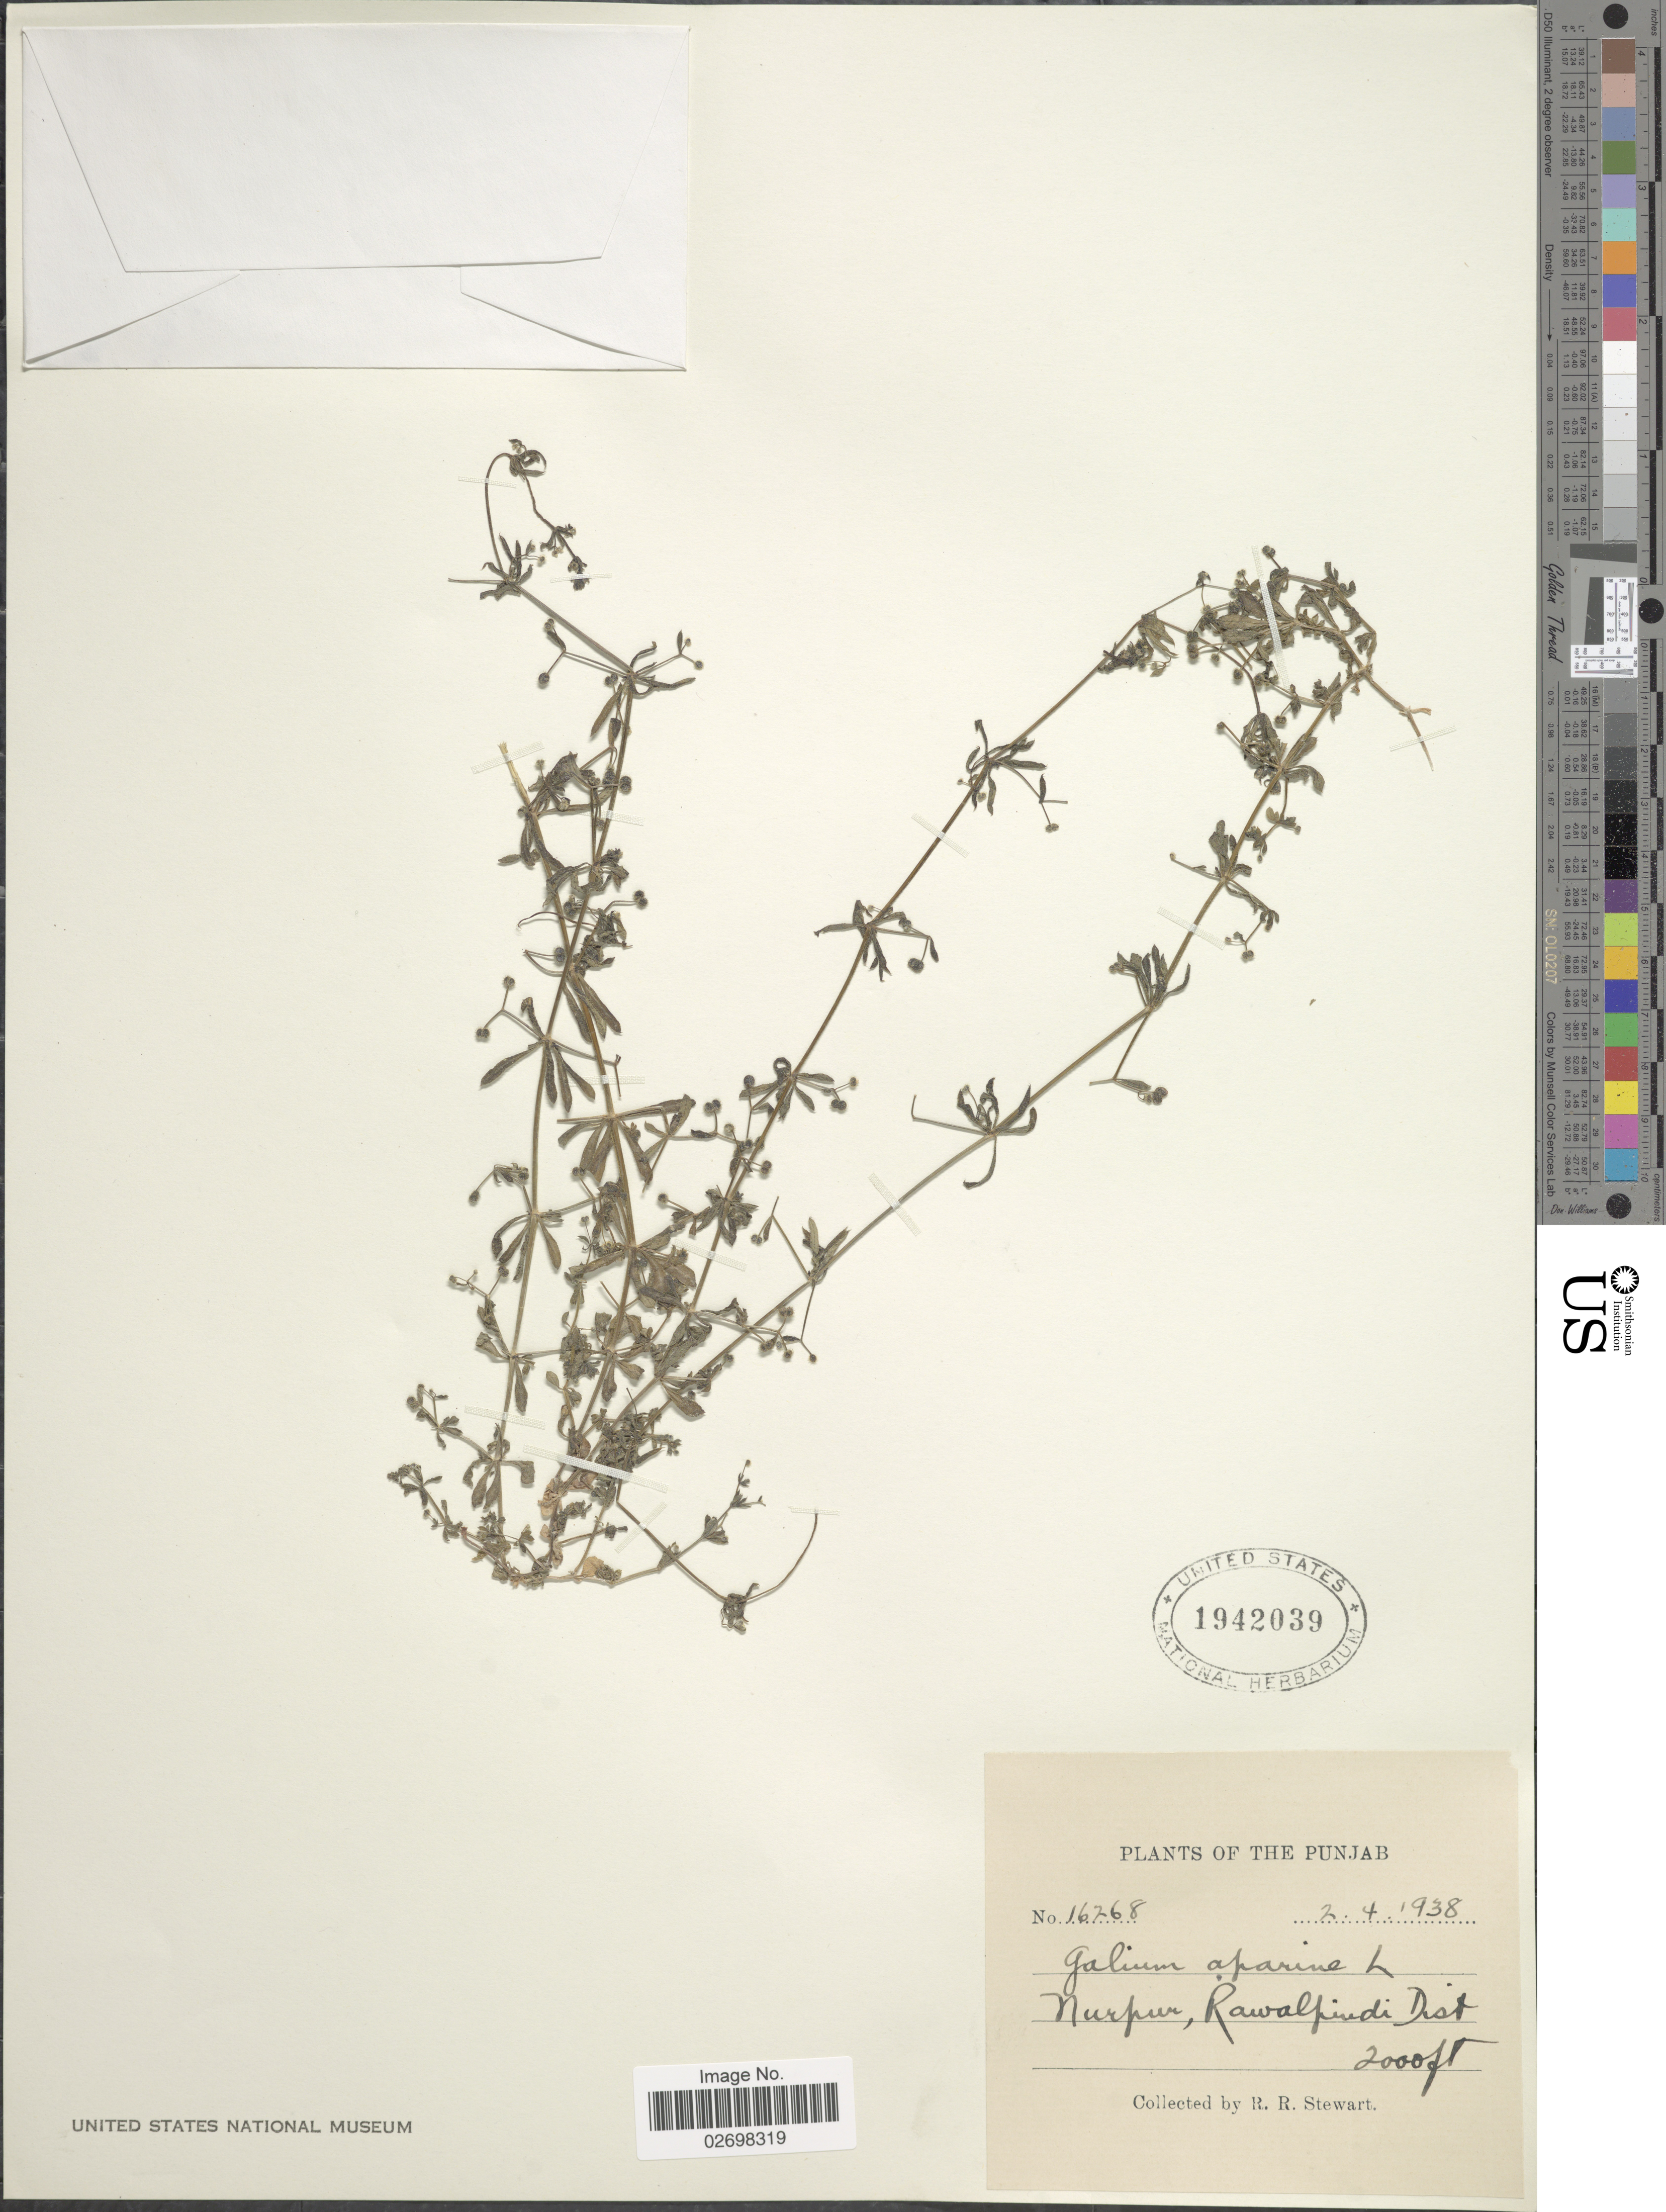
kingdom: Plantae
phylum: Tracheophyta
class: Magnoliopsida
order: Gentianales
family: Rubiaceae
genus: Galium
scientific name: Galium aparine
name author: L.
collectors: R. R. Stewart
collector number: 16268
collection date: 1938-04-02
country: Pakistan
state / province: Punjab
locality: Nurpur, Rawalpindi Dist.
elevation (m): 610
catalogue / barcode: US 1942039